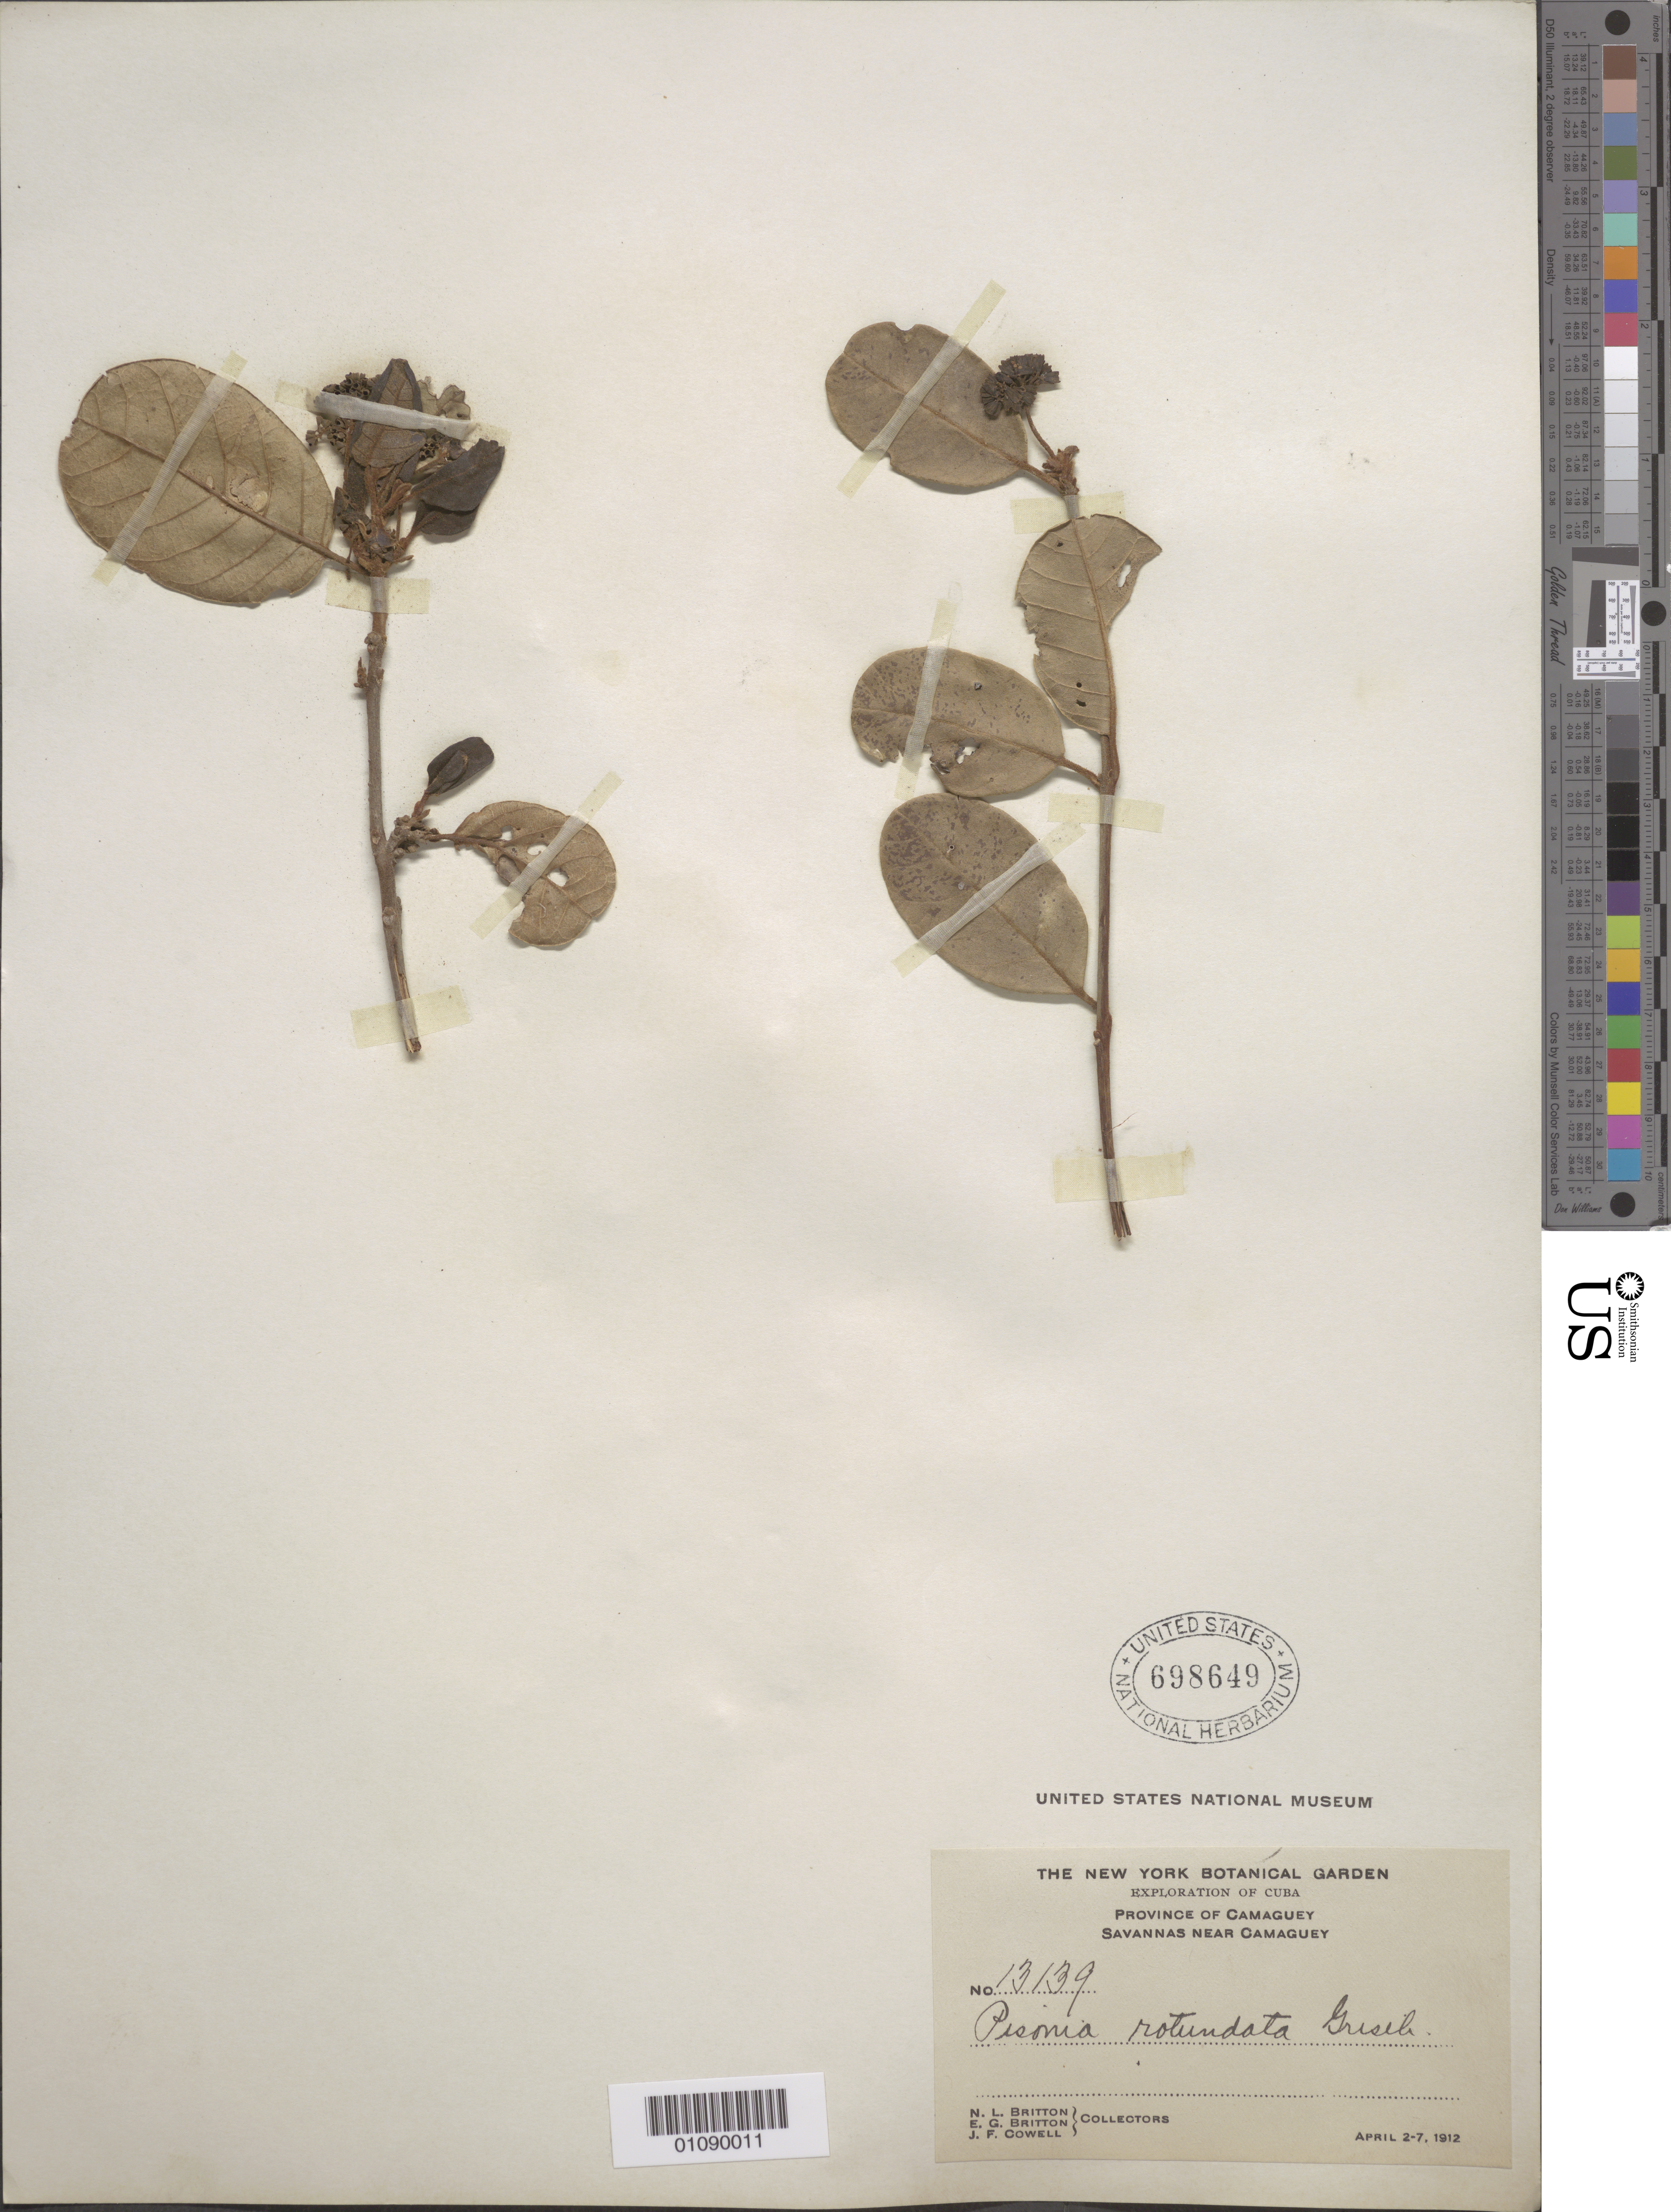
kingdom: Plantae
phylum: Tracheophyta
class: Magnoliopsida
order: Caryophyllales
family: Nyctaginaceae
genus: Pisonia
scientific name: Pisonia rotundata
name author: Griseb.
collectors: N. Britton, E. G. Britton & J. F. Cowell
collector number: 13139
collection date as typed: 02 Apr 1912 to 07 Apr 1912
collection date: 1912-04-02/1912-04-07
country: Cuba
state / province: Camagüey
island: Cuba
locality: Camagüey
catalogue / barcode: US 698649